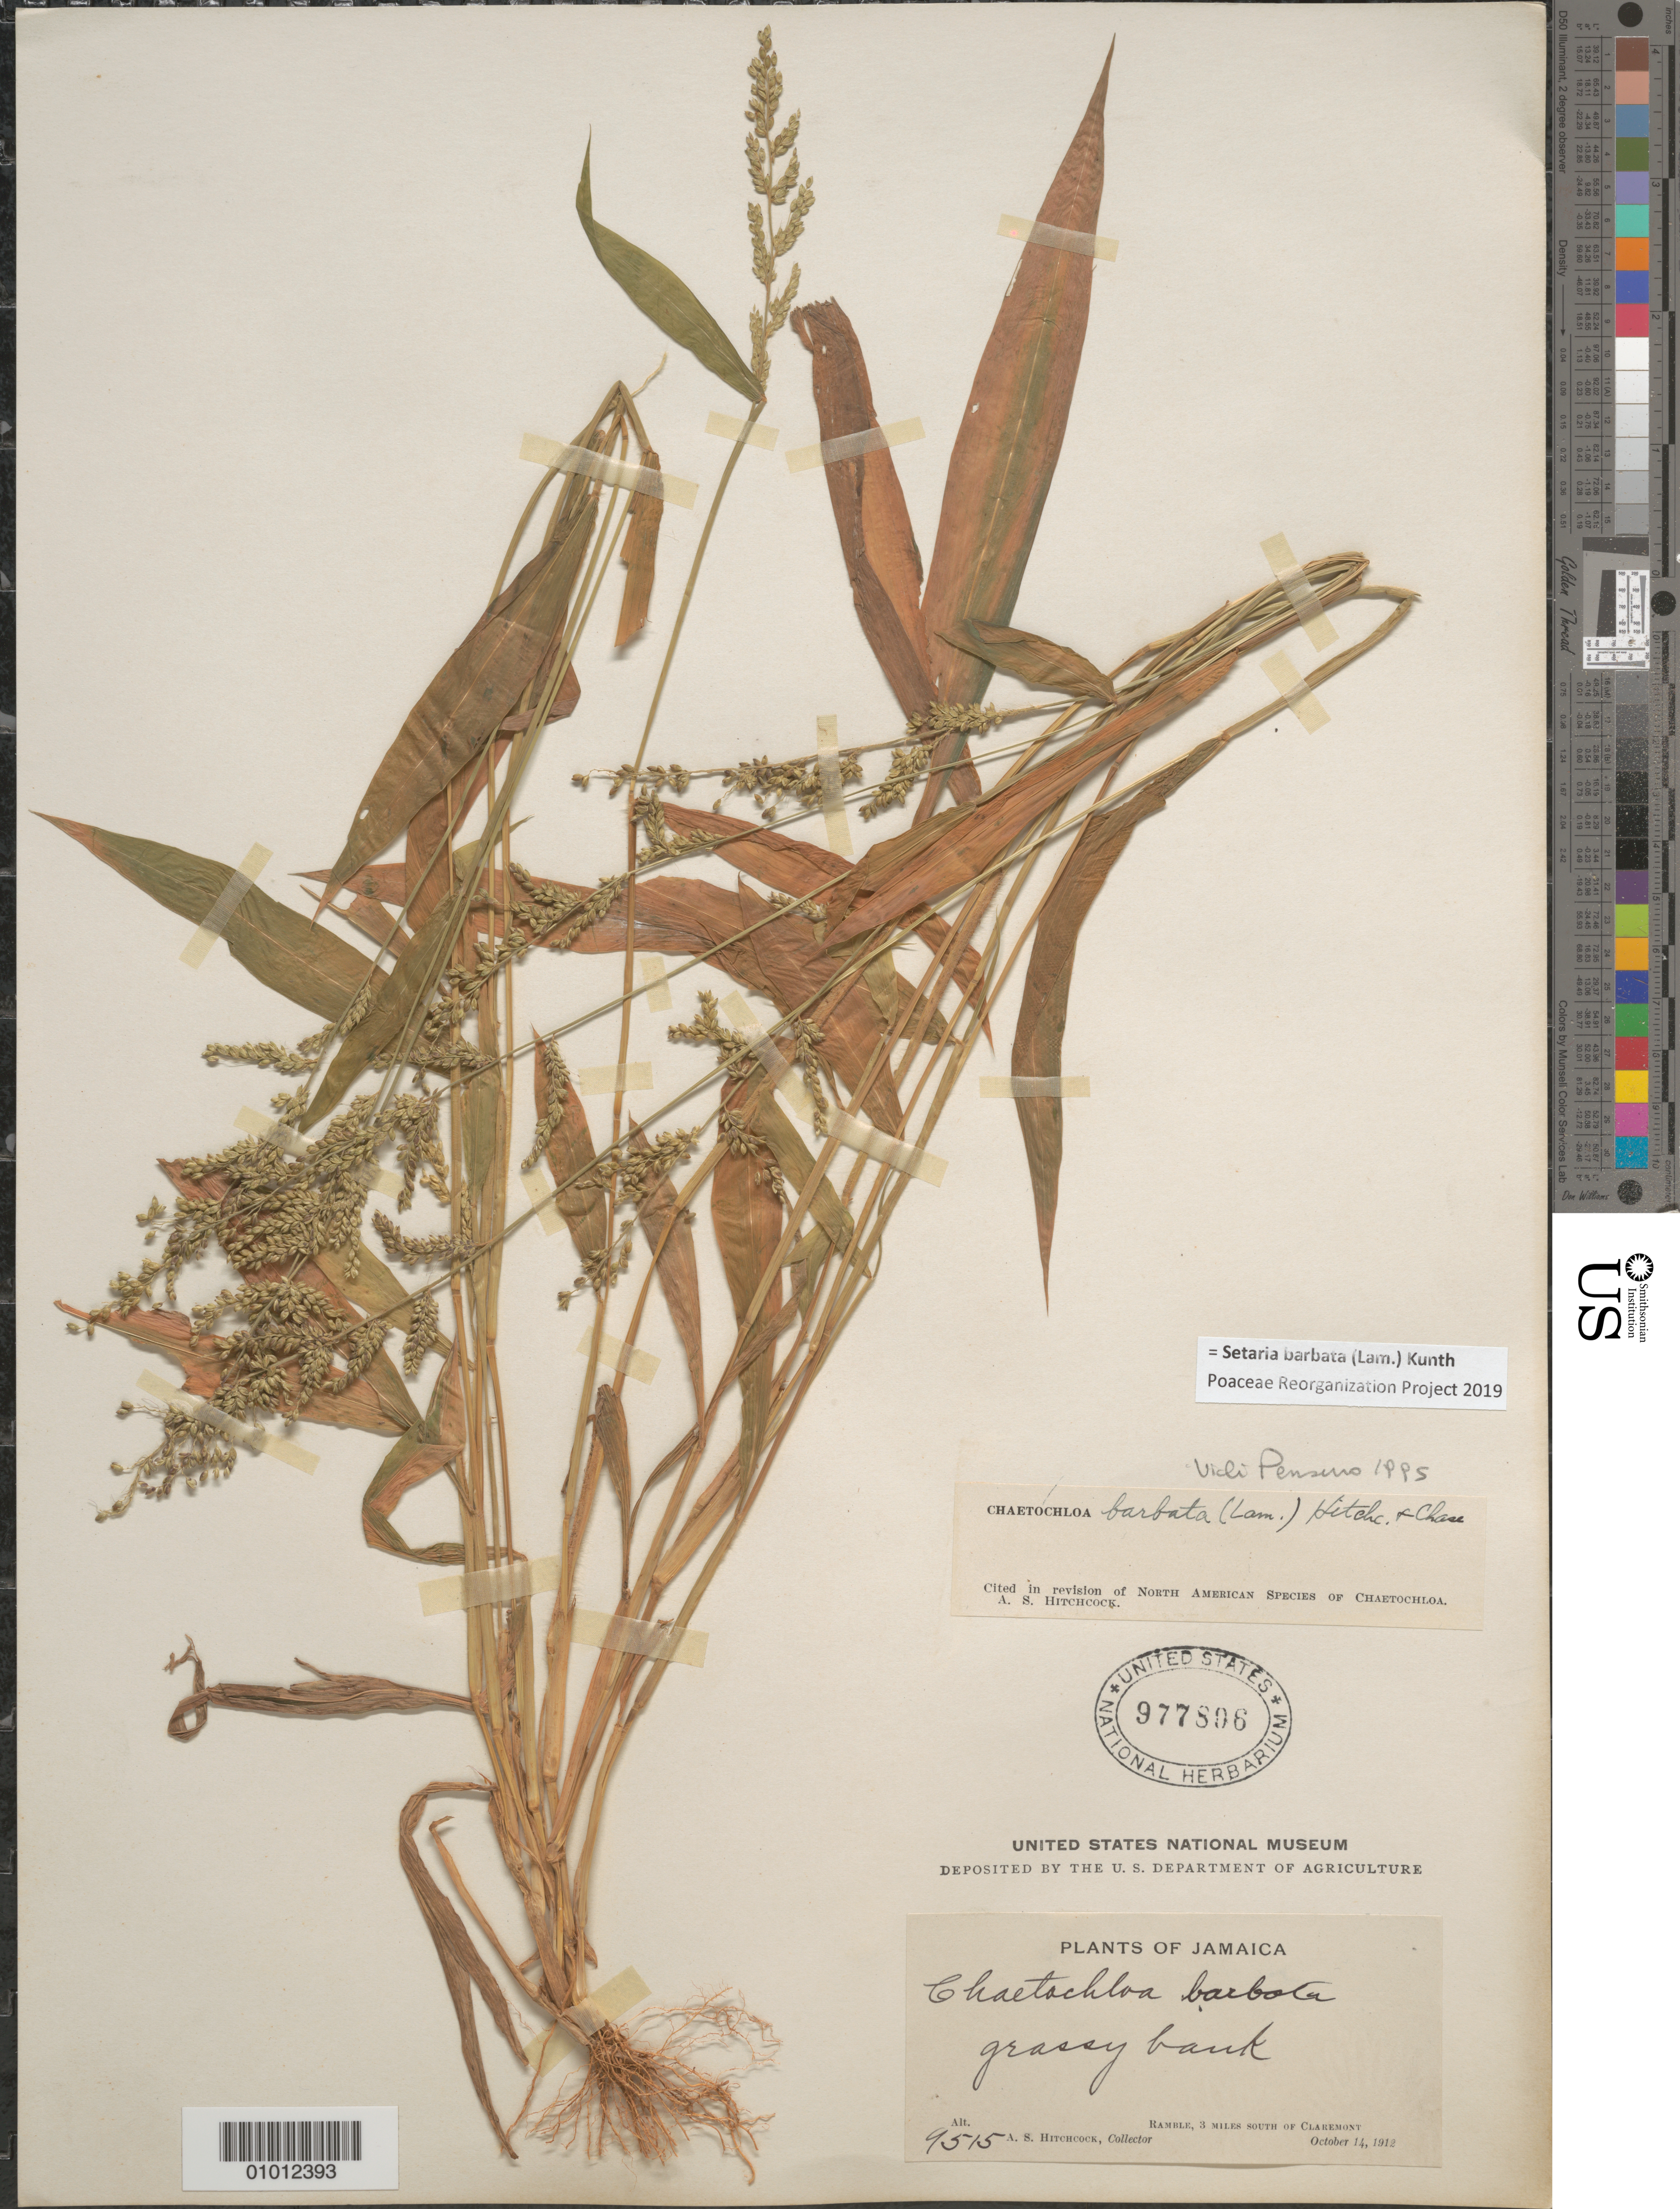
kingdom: Plantae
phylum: Tracheophyta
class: Liliopsida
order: Poales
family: Poaceae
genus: Setaria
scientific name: Setaria barbata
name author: (Lam.) Kunth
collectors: A. S. Hitchcock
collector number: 9515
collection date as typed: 14 Oct 1912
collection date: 1912-10-14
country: Jamaica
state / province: Saint Thomas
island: Jamaica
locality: Ramble, 3 miles S of Claremont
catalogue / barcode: US 977806